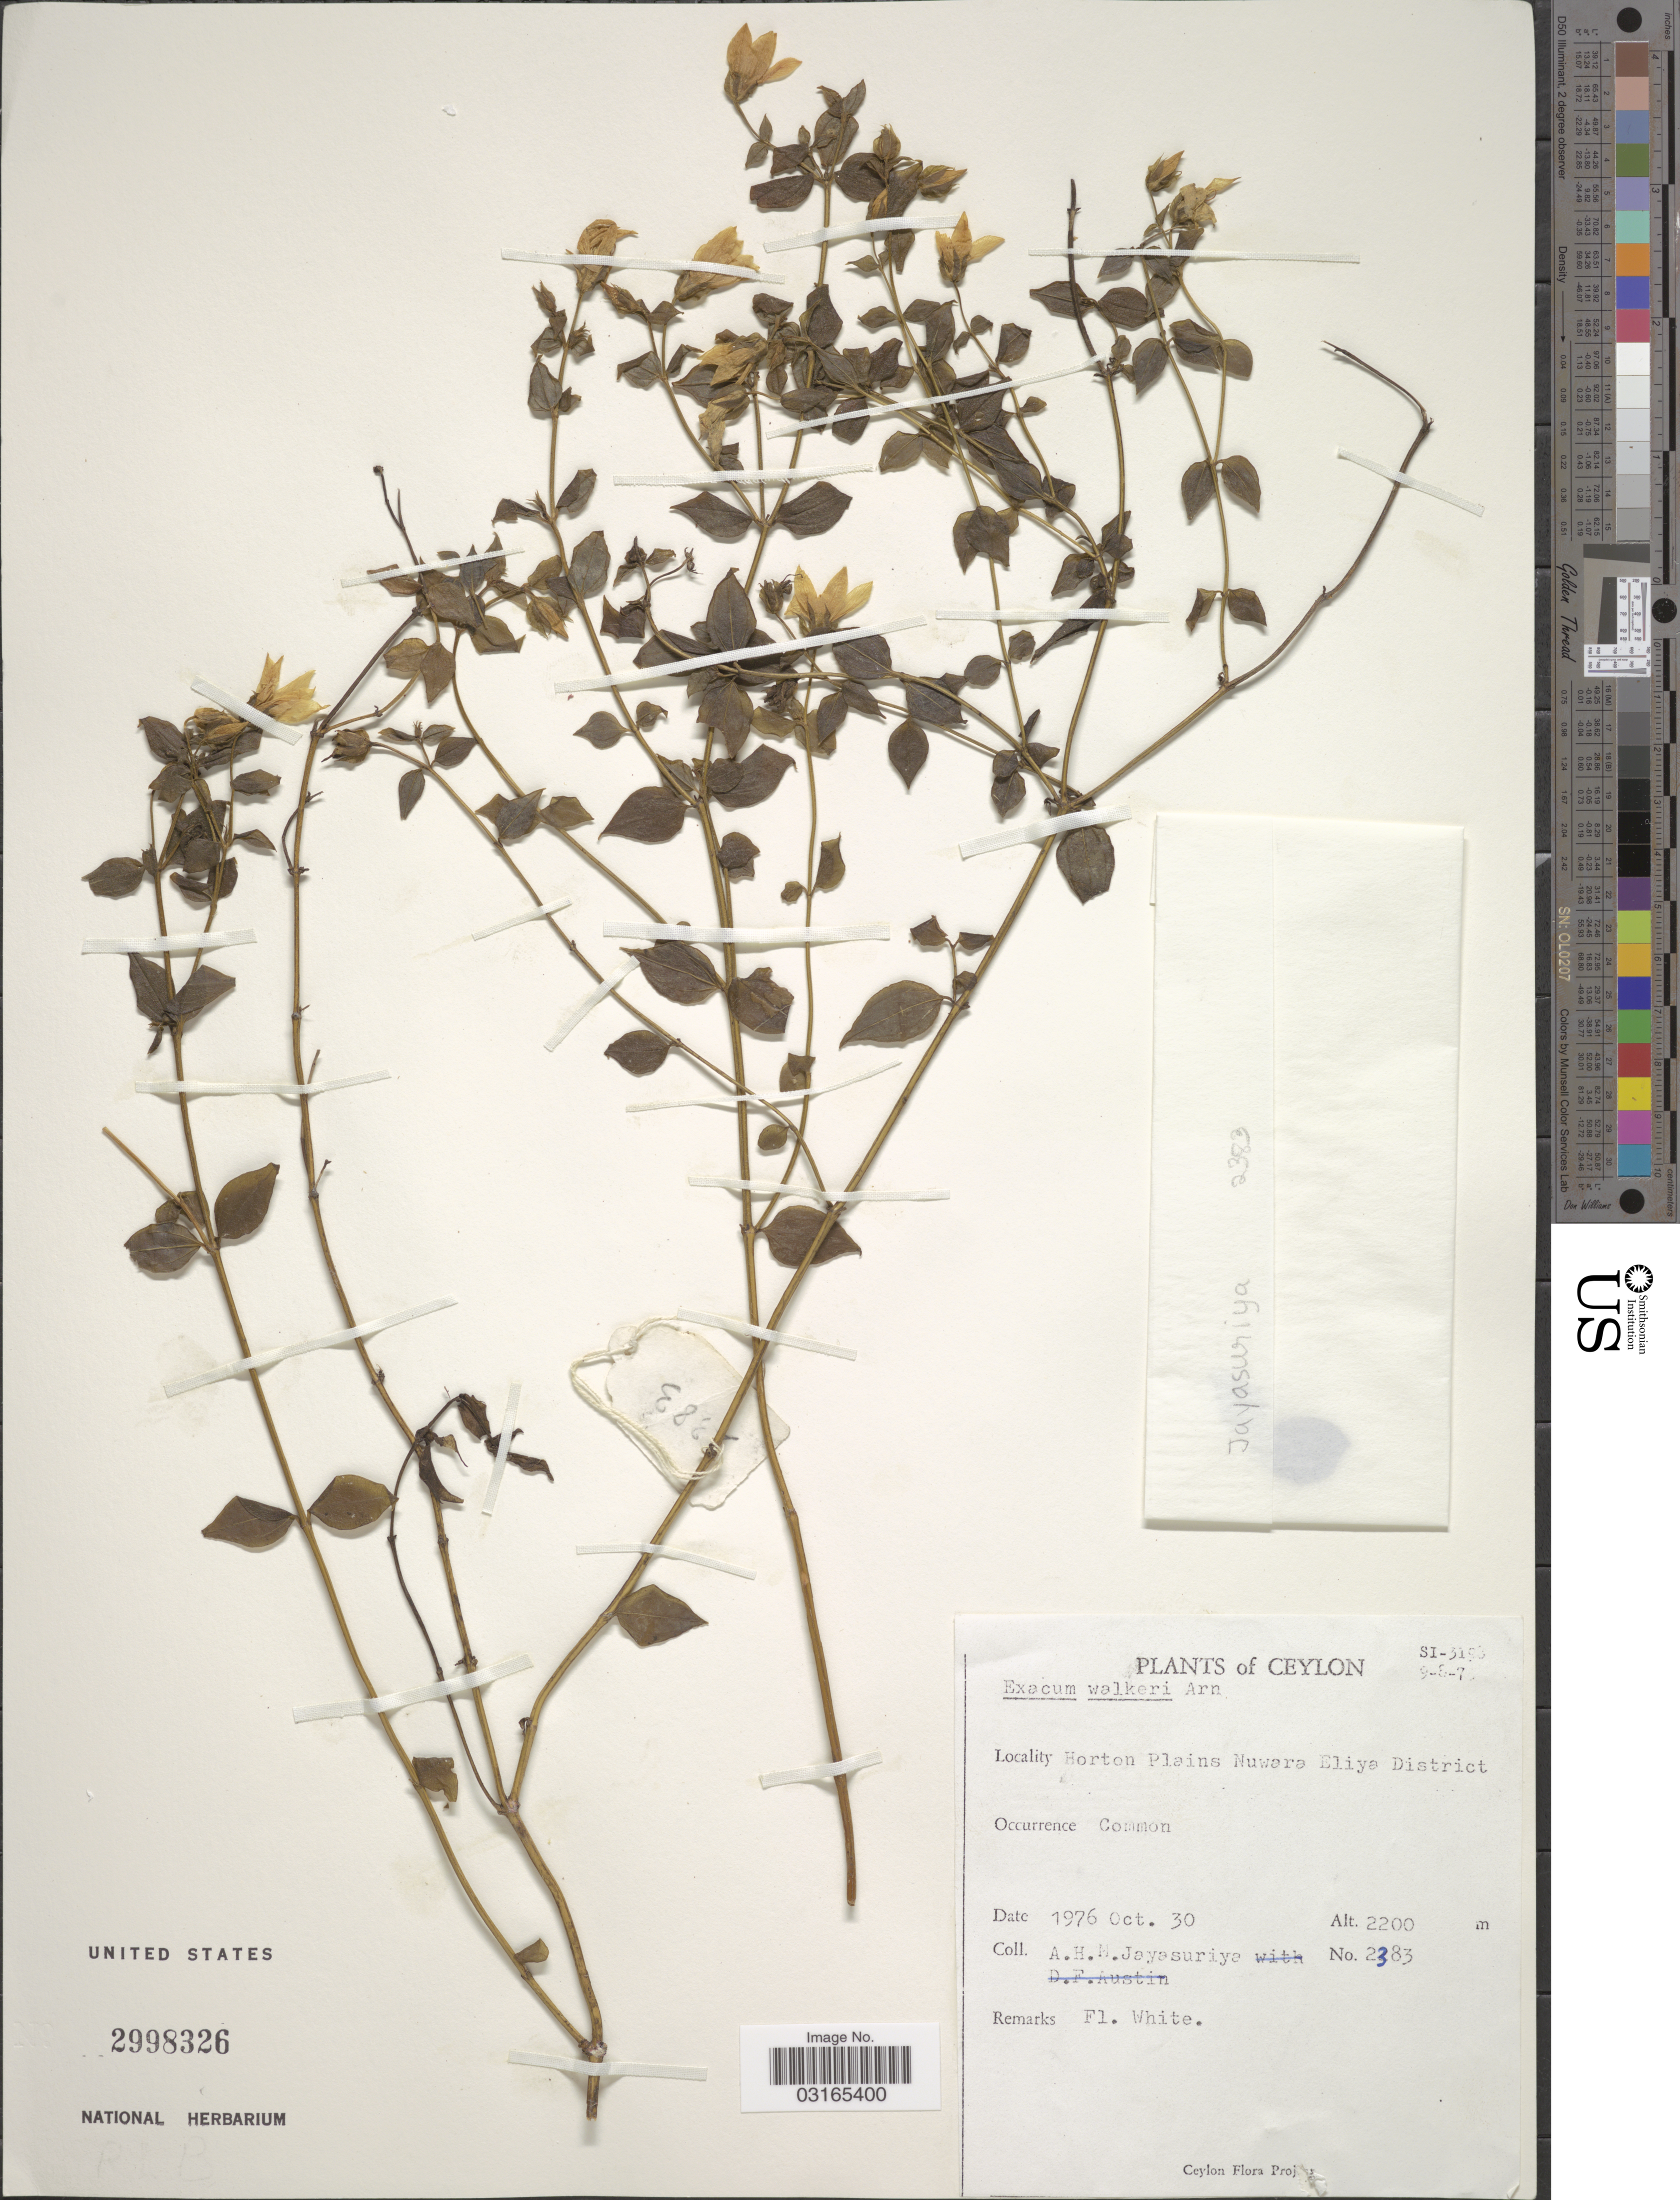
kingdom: Plantae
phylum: Tracheophyta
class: Magnoliopsida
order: Gentianales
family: Gentianaceae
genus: Exacum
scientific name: Exacum walkeri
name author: Arn. ex Griseb.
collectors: A. H. Jayasuriya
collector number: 2383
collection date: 1976-10-30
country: Sri Lanka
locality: Ceylon. Horton Plains Nuwara Eliya District.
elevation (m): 2200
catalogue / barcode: US 2998326